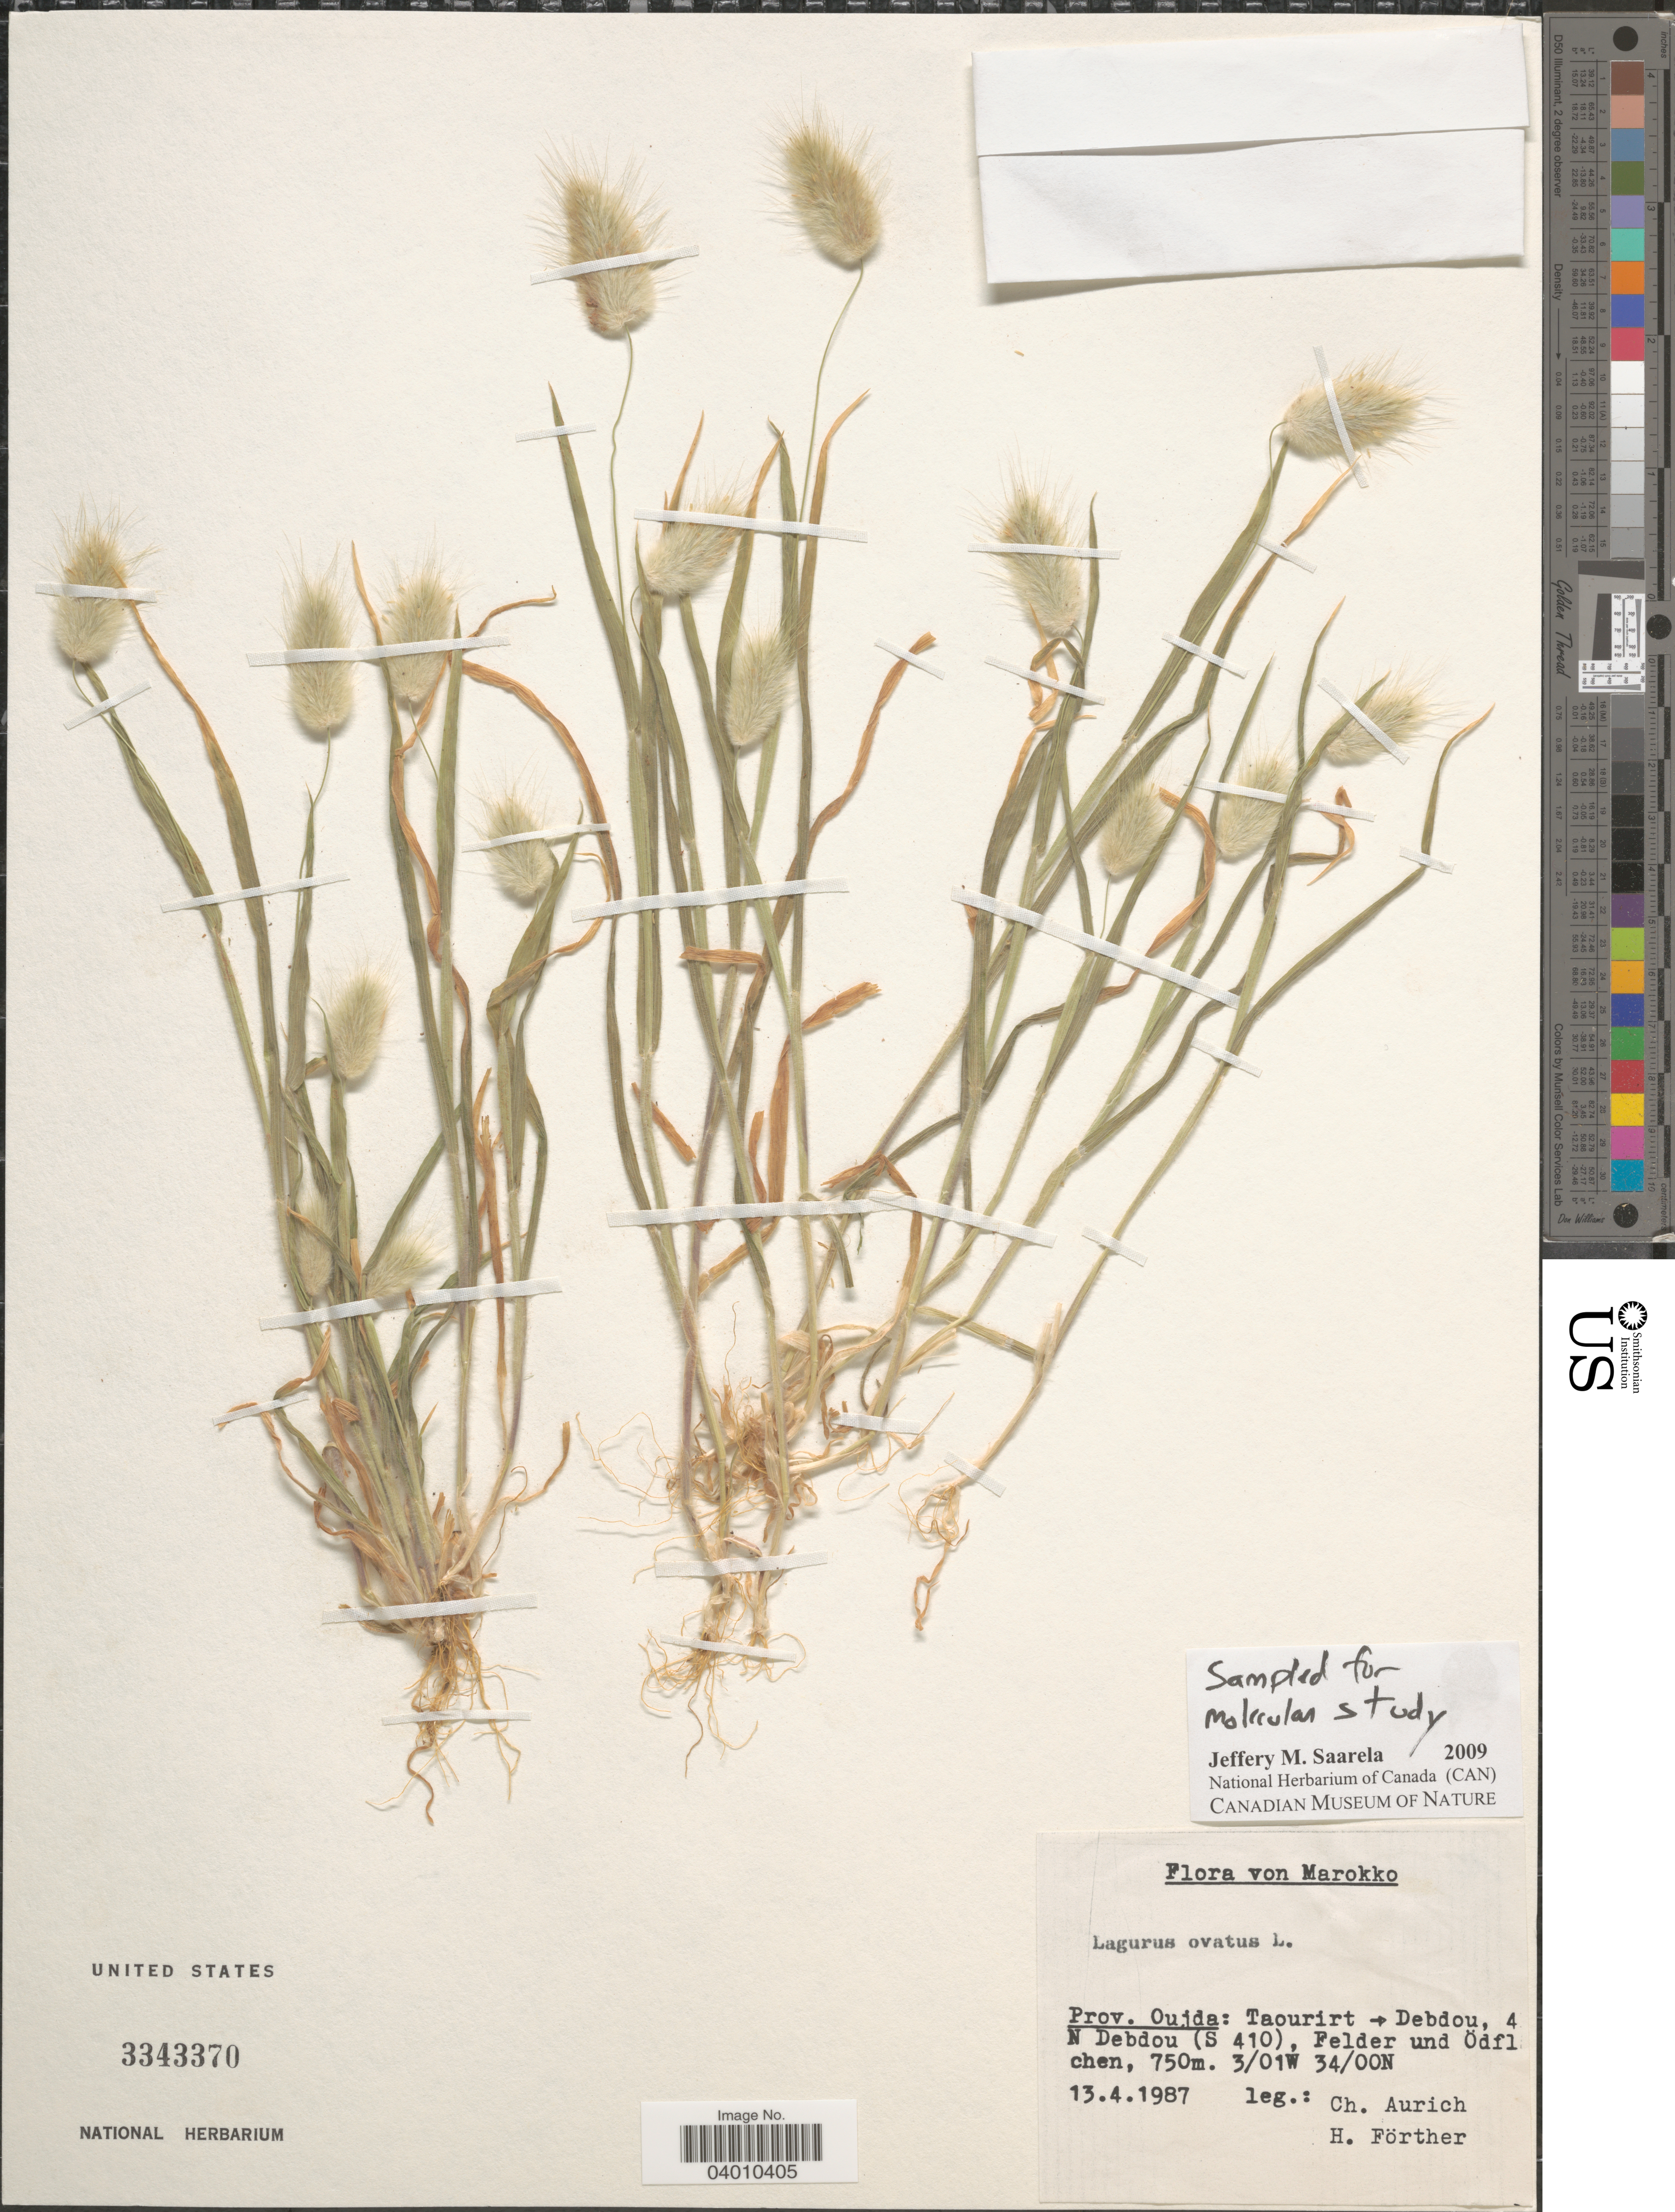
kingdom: Plantae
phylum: Tracheophyta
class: Liliopsida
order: Poales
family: Poaceae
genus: Lagurus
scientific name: Lagurus ovatus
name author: L.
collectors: C. Aurich & H. Förther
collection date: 1987-04-13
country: Morocco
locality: Marokko. Prov. Oujda: Taourirt → Debdou, 4 [illegible text] N Debdou (S 410), Felder und Ödfl[illegible text]chen.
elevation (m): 750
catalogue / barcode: US 3343370